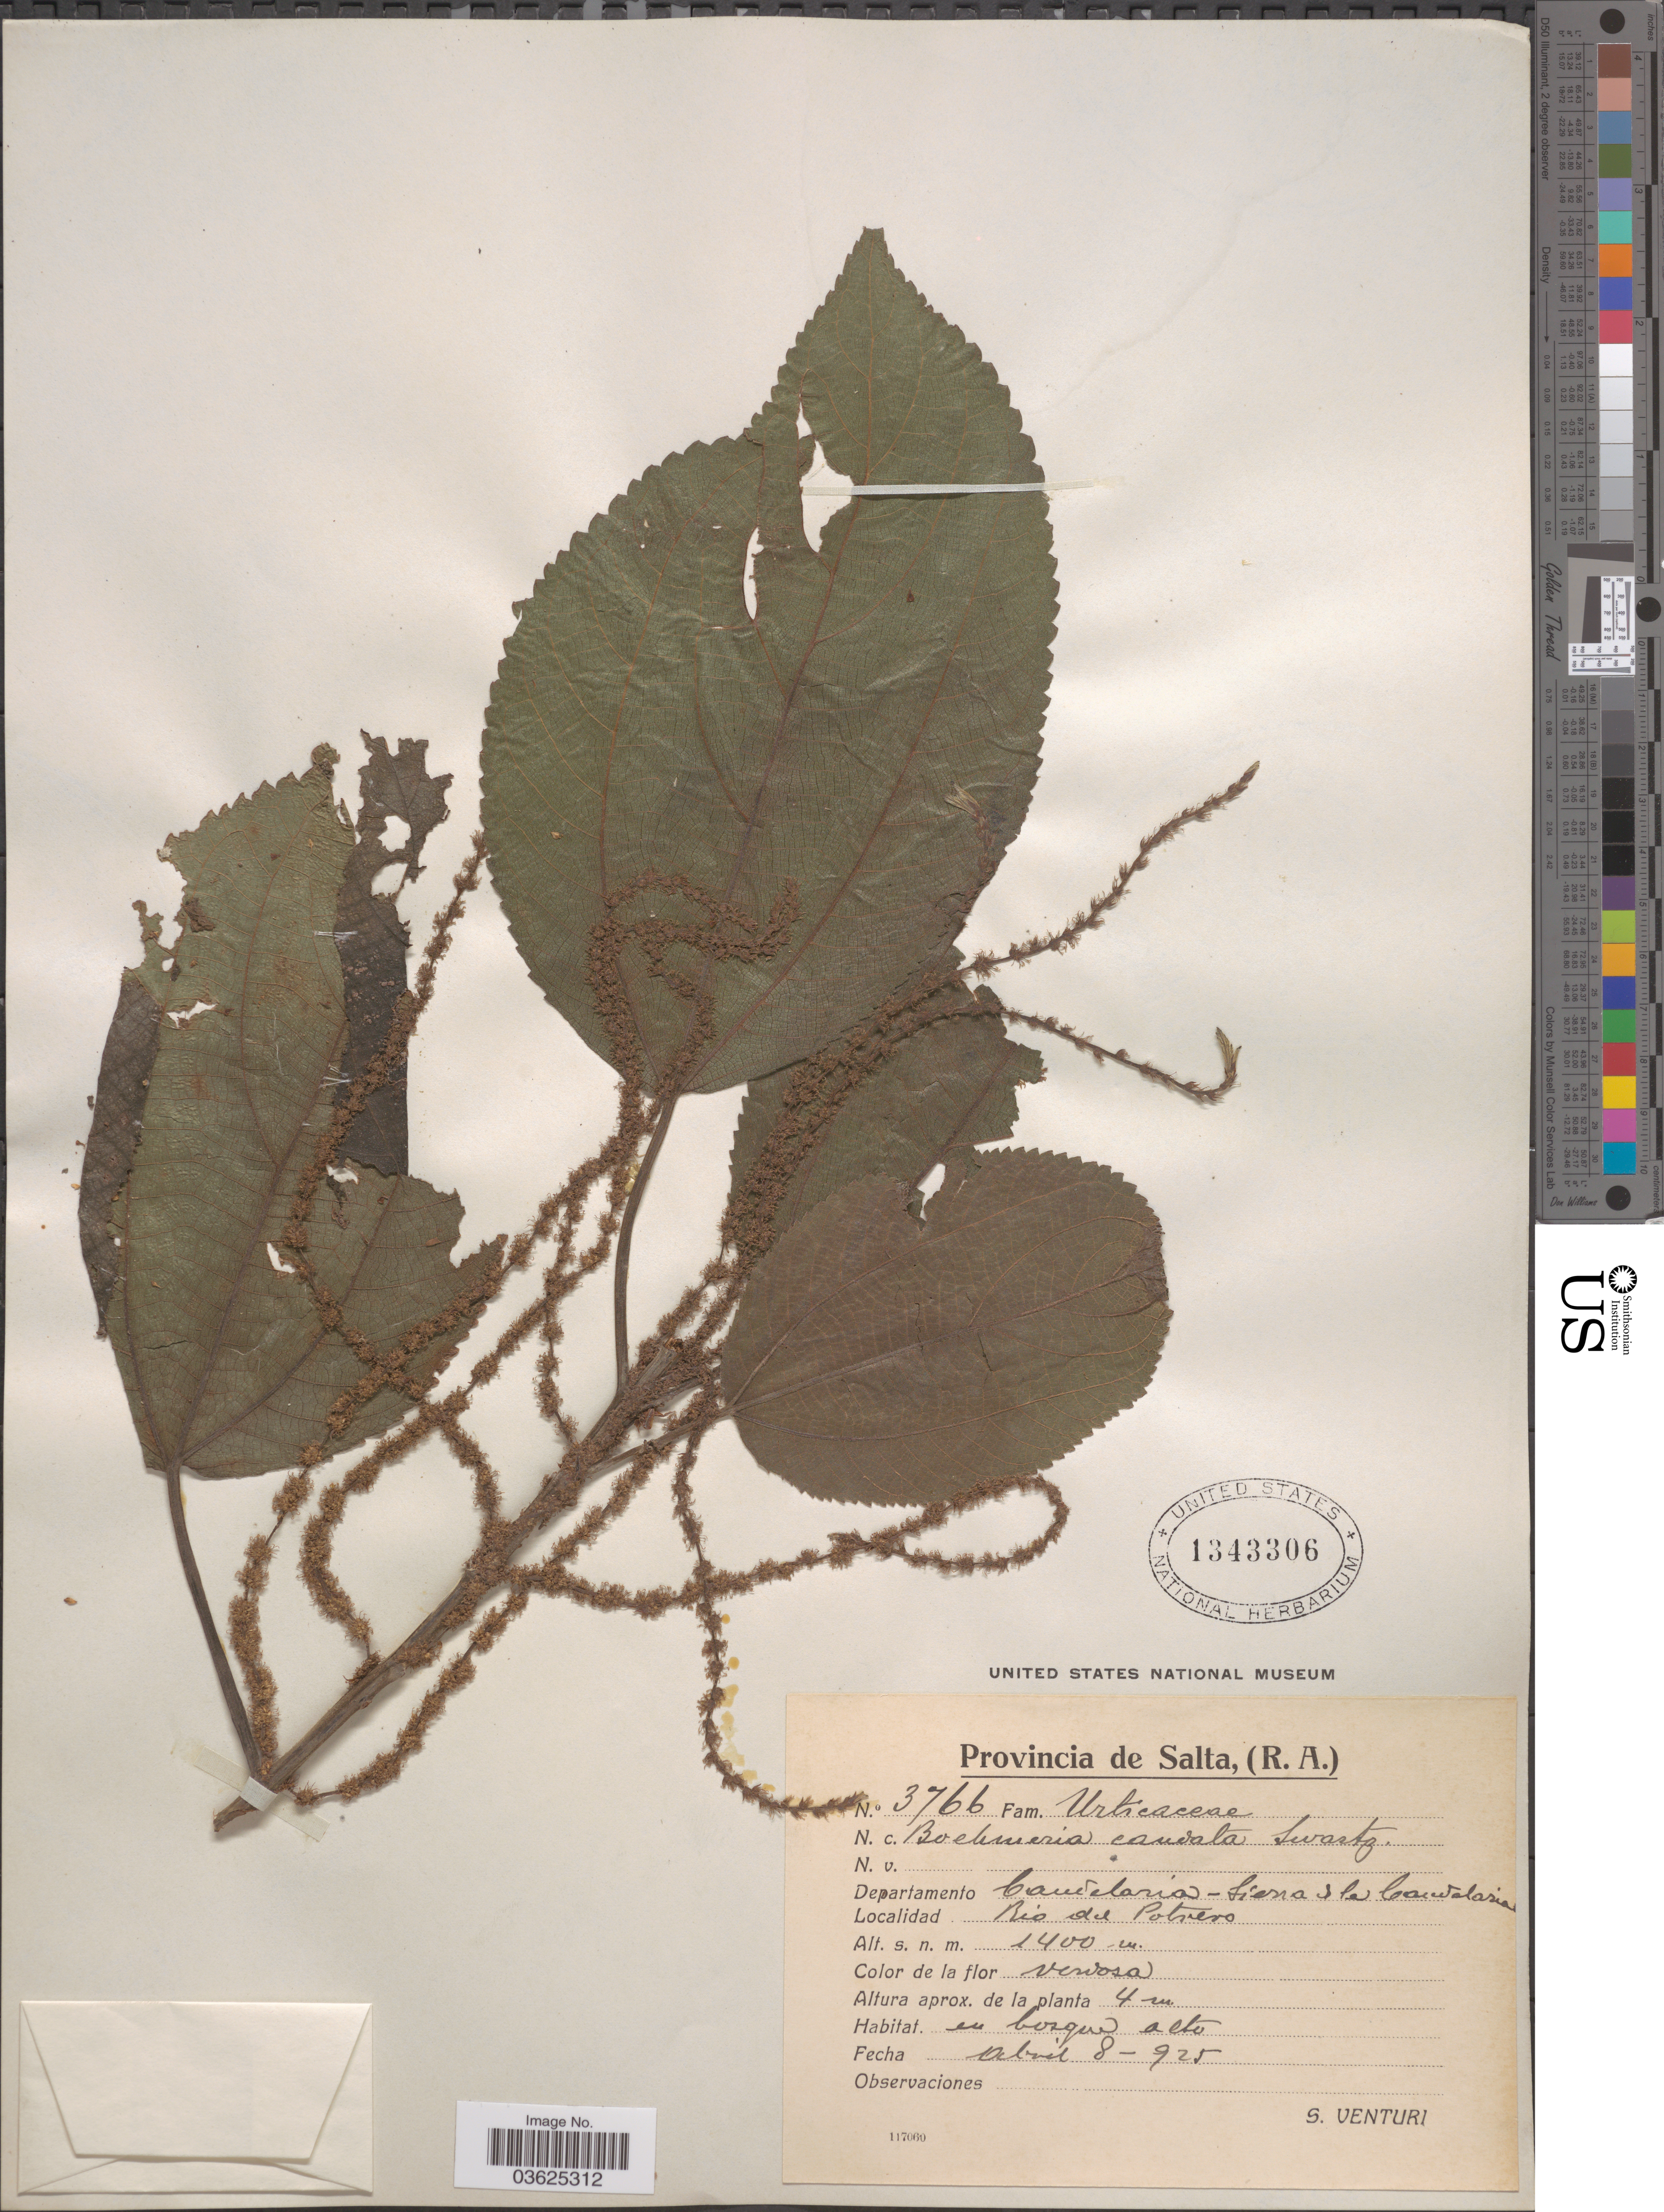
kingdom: Plantae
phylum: Tracheophyta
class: Magnoliopsida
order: Rosales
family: Urticaceae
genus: Boehmeria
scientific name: Boehmeria caudata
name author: Sw.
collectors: S. Venturi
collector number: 3766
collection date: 1925-04-08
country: Argentina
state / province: Salta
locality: Departamento Candelaria - Sierra de la Candelaria. Rio del Potrero.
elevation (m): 1400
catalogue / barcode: US 1343306